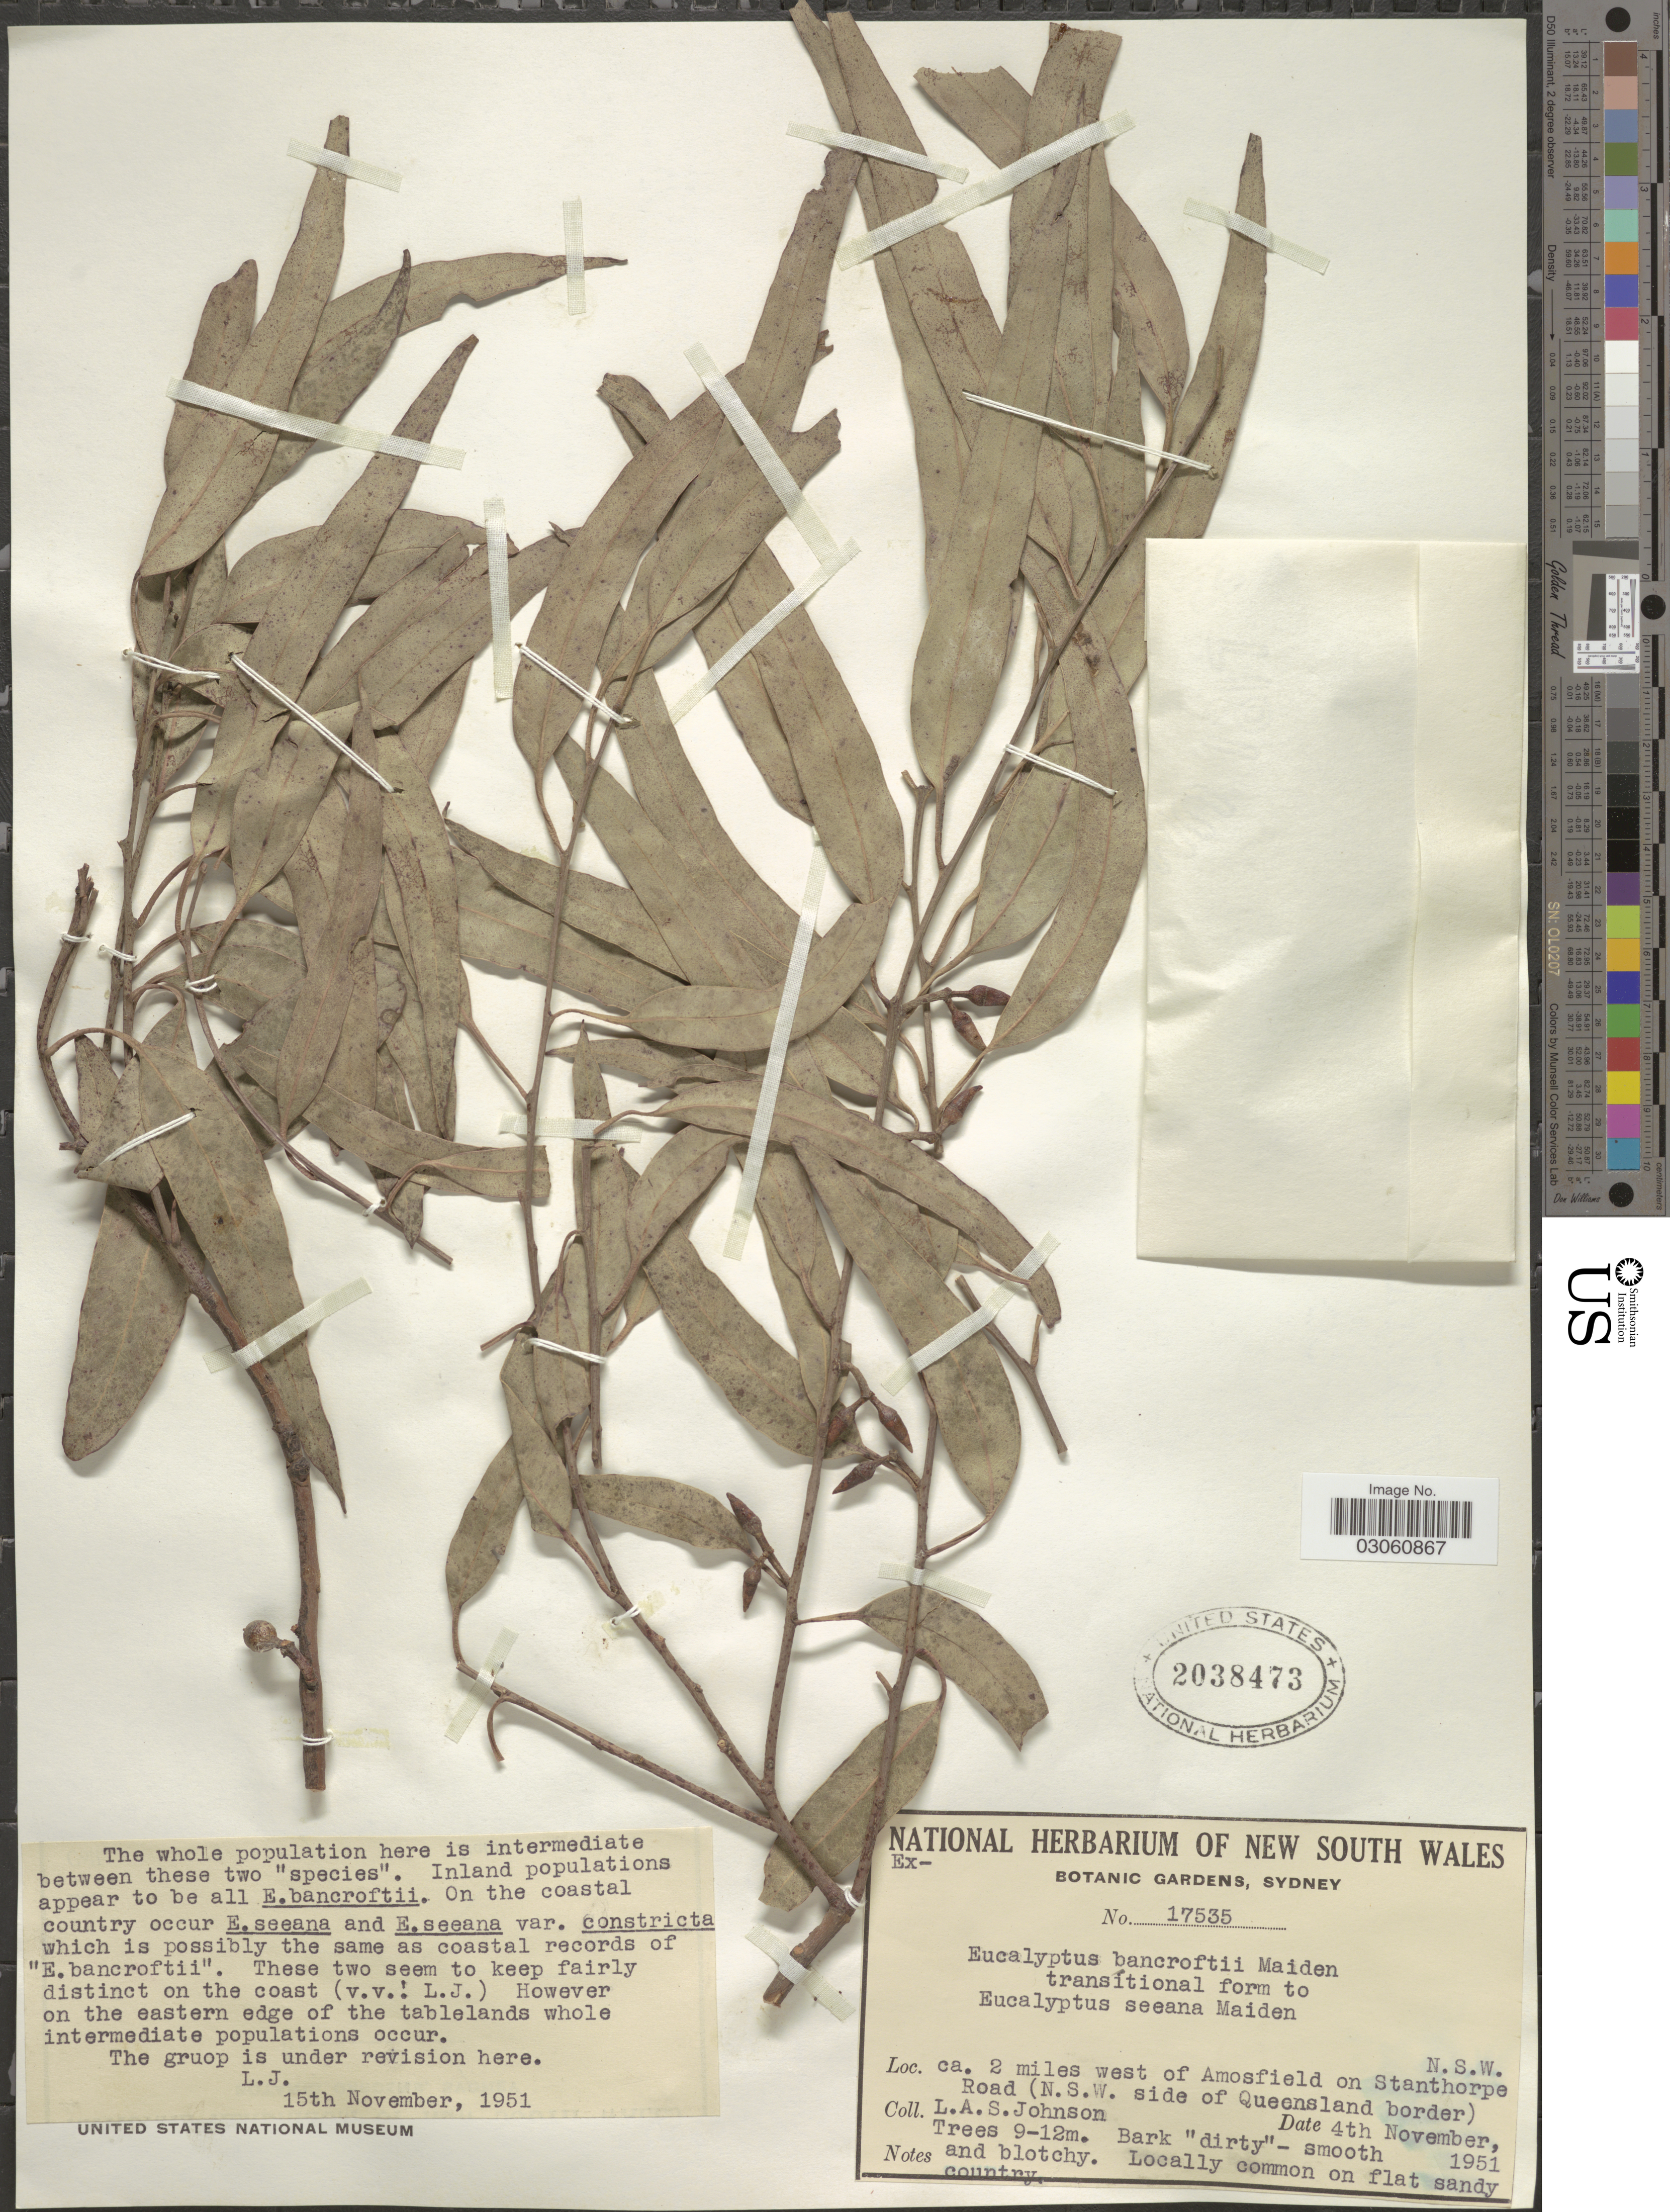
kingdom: Plantae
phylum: Tracheophyta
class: Magnoliopsida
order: Myrtales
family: Myrtaceae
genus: Eucalyptus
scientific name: Eucalyptus bancroftii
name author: (Maiden) Maiden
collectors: L. A. S. Johnson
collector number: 17535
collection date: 1951-11-04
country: Australia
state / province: New South Wales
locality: Ca. 2 miles west of Amosfield on Stanthorpe Road (N.S.W. side of Queensland border).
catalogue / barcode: US 2038473